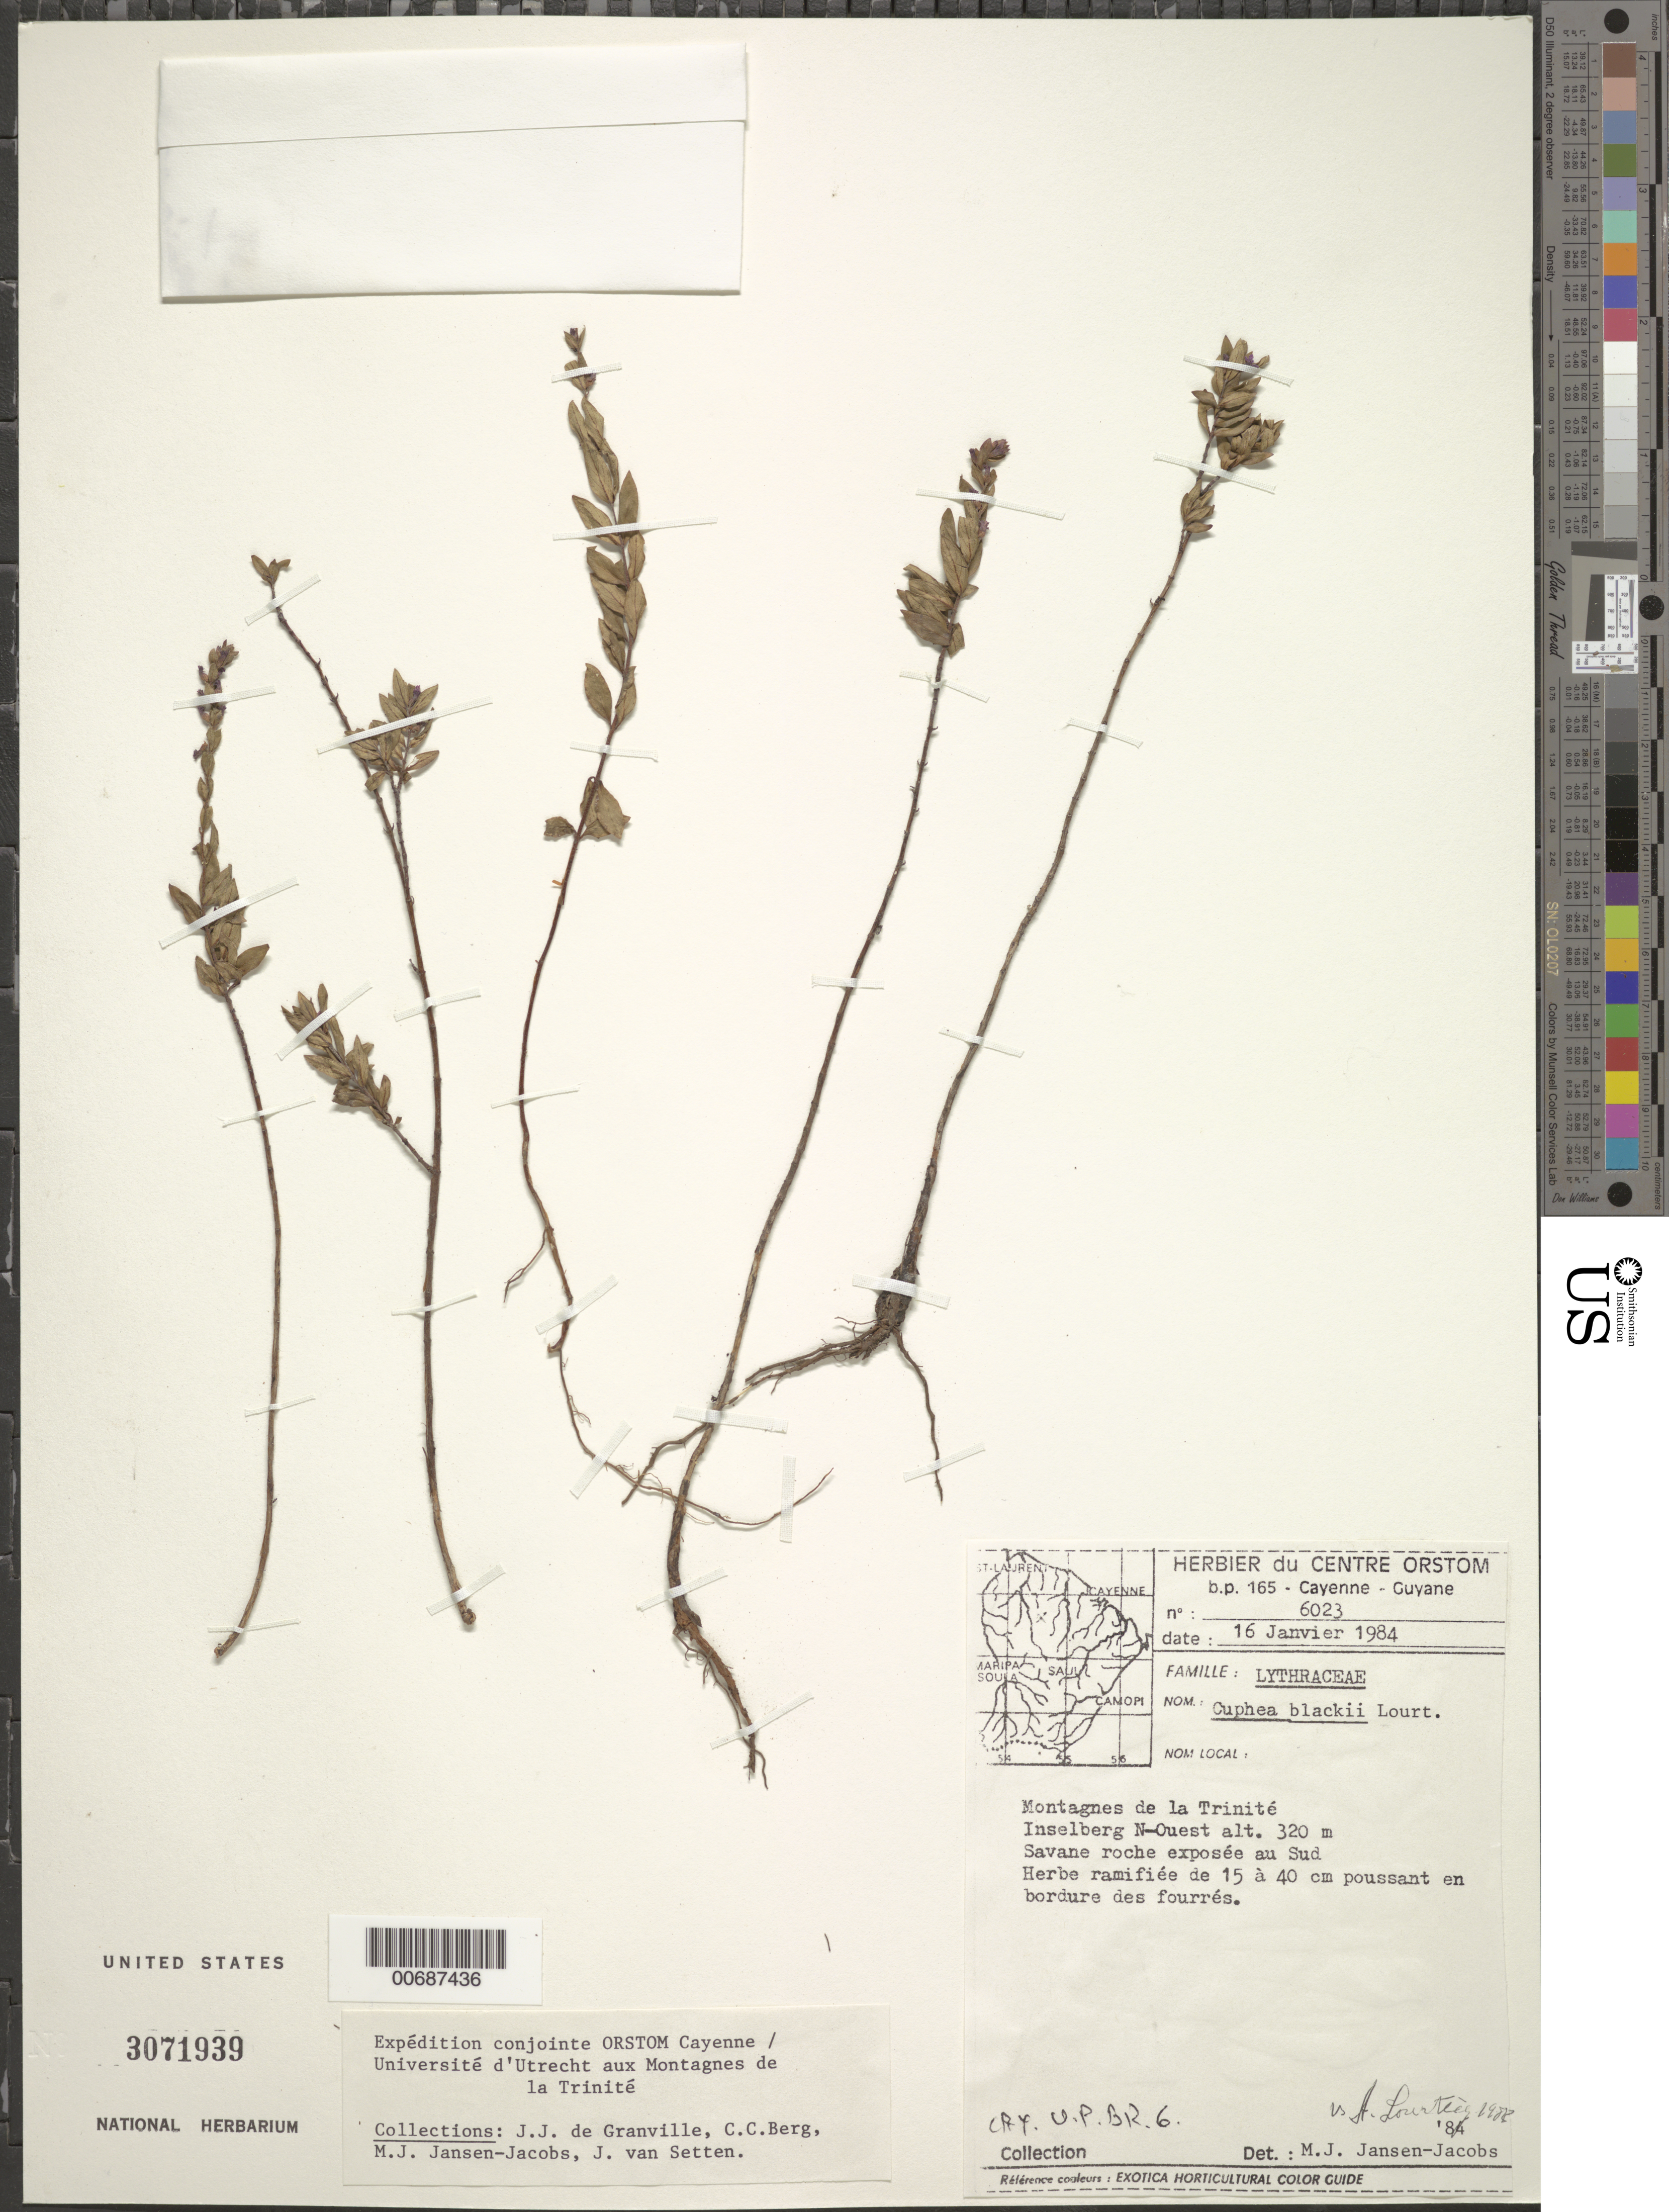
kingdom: Plantae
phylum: Tracheophyta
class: Magnoliopsida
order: Myrtales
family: Lythraceae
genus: Cuphea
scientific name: Cuphea blackii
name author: Lourteig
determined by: Lourteig, A.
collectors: J.-J. de Granville, C. C. Berg, M. J. Jansen-Jacobs & J. van Setten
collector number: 6023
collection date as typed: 16-Jan-84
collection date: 1984-01-16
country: French Guiana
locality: Montagnes de la Trinité, inselberg NW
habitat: Savanna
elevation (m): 320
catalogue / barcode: US 3071939